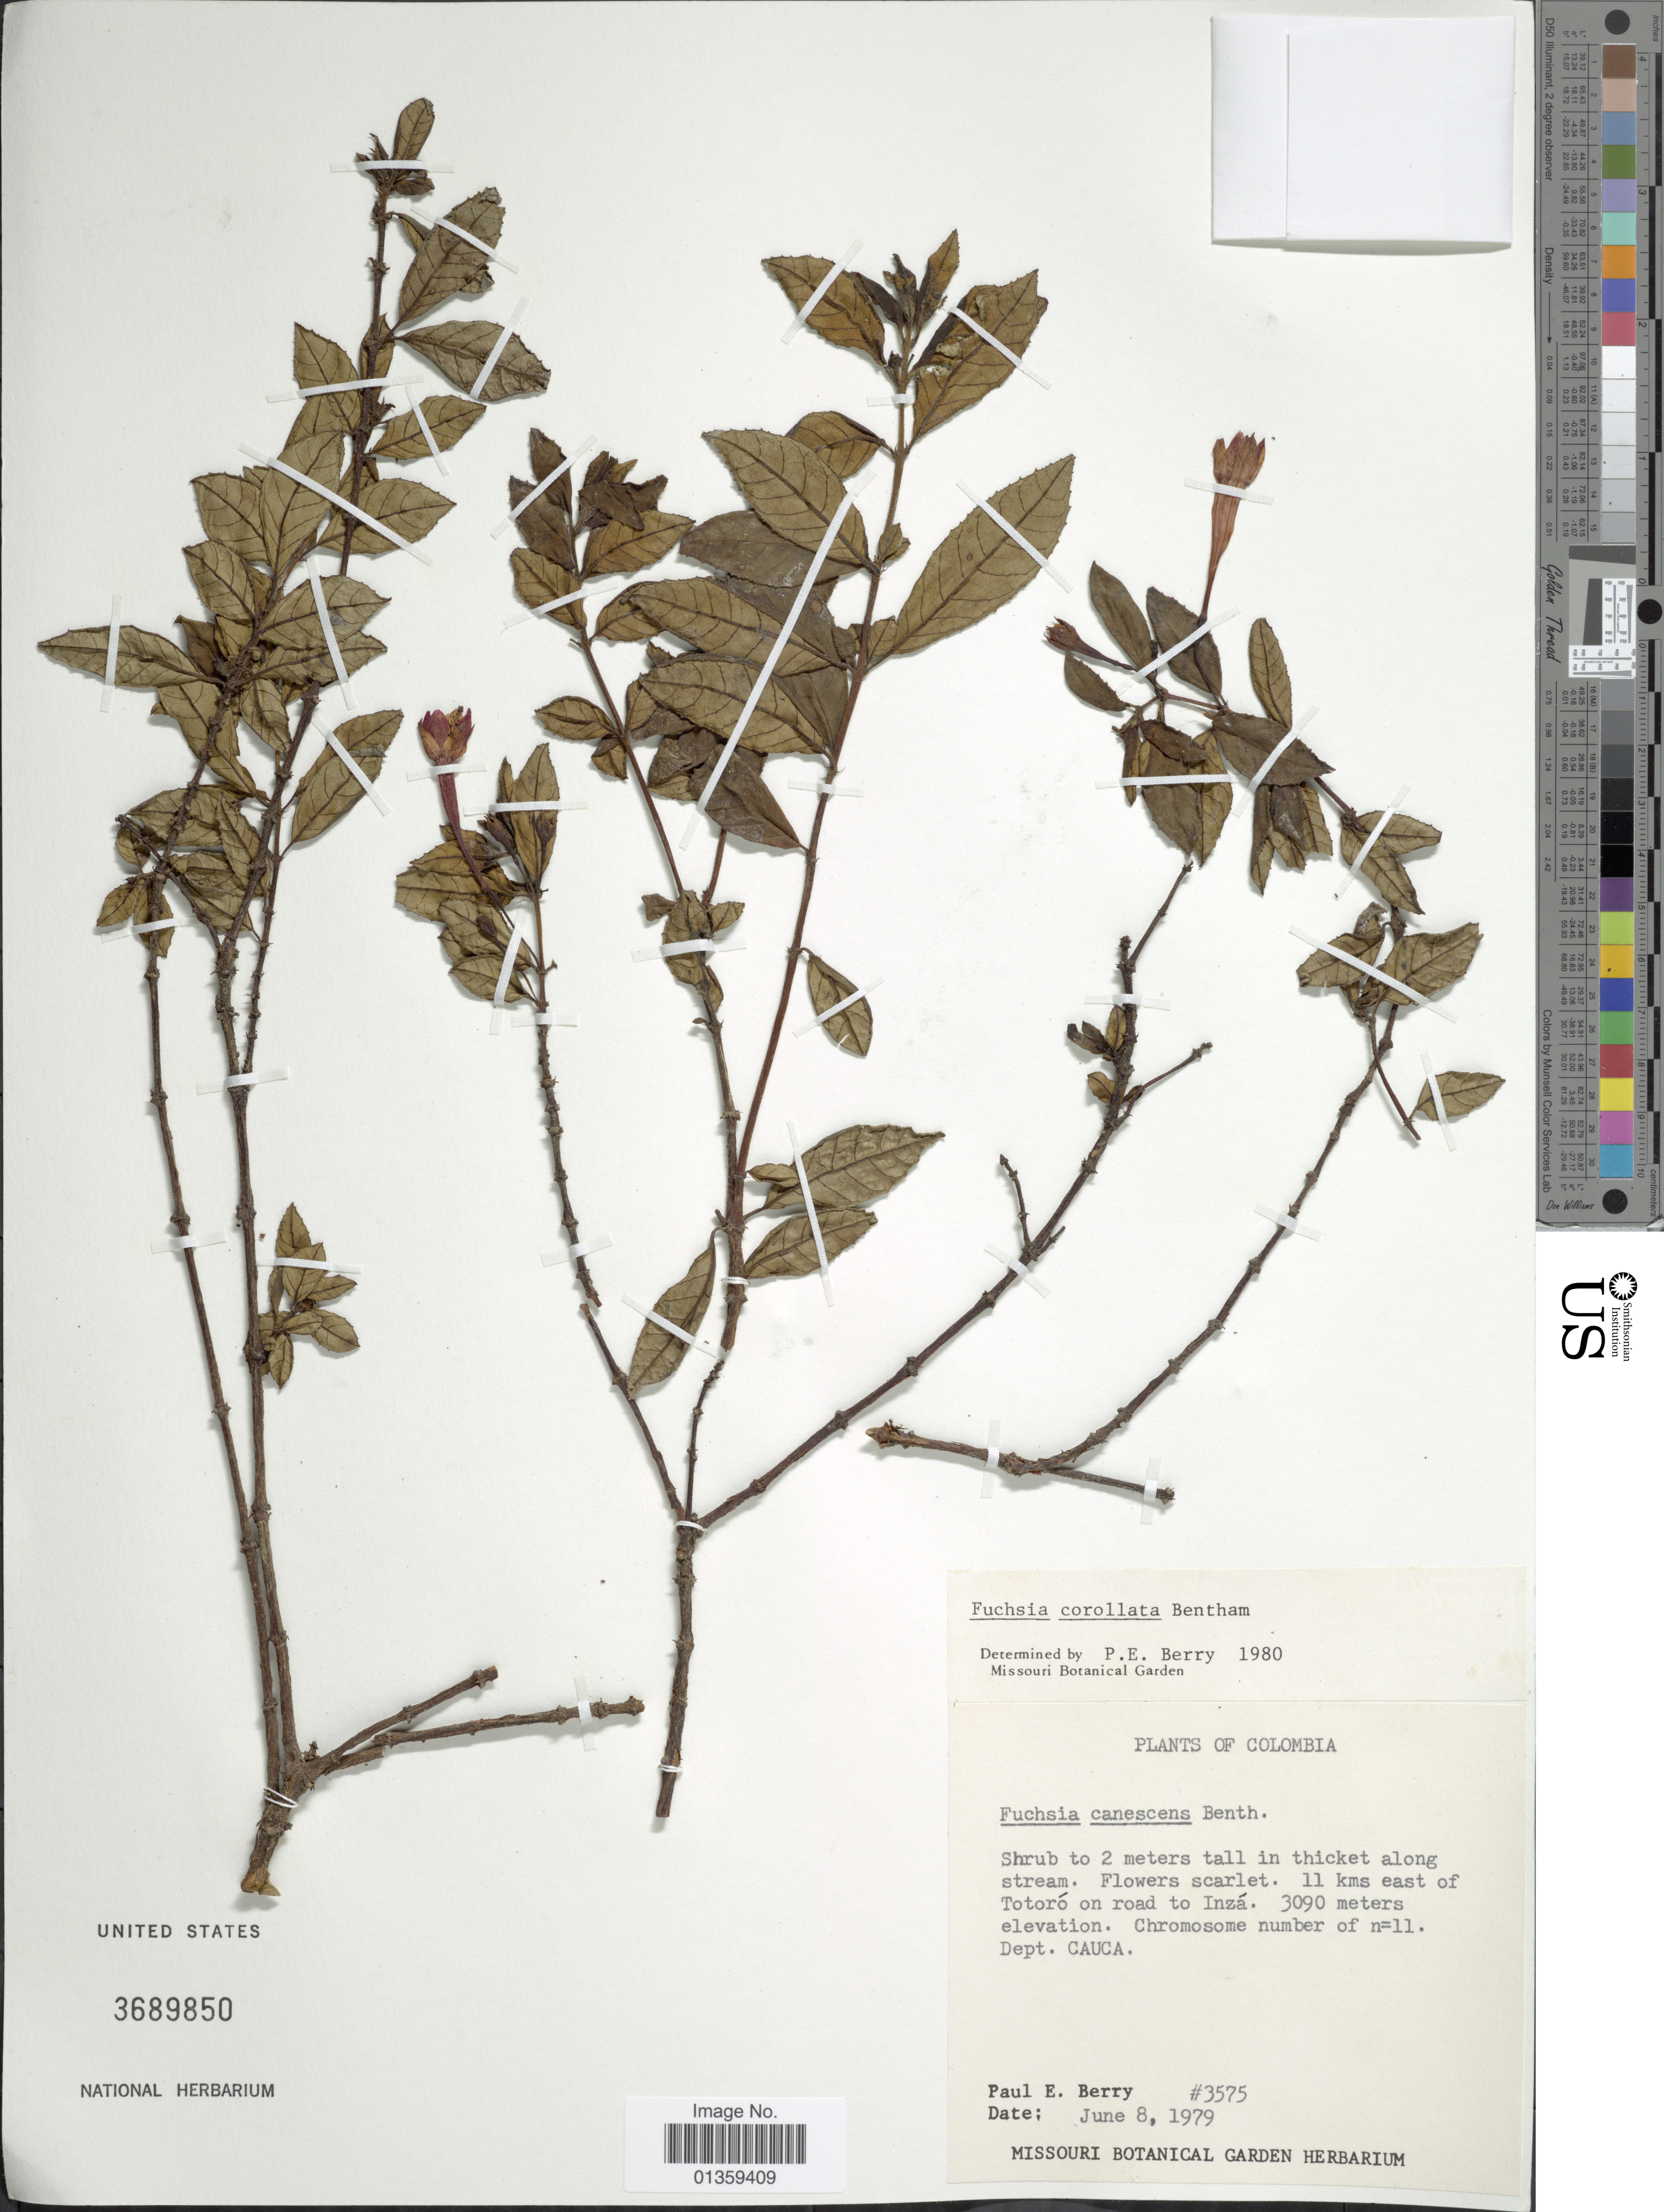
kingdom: Plantae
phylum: Tracheophyta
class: Magnoliopsida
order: Myrtales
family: Onagraceae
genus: Fuchsia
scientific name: Fuchsia corymbiflora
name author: Ruiz & Pav.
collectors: P. E. Berry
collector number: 3575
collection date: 1979-06-08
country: Colombia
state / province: Cauca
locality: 11 kms east of Totoró on road to Inzá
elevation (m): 3090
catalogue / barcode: US 3689850